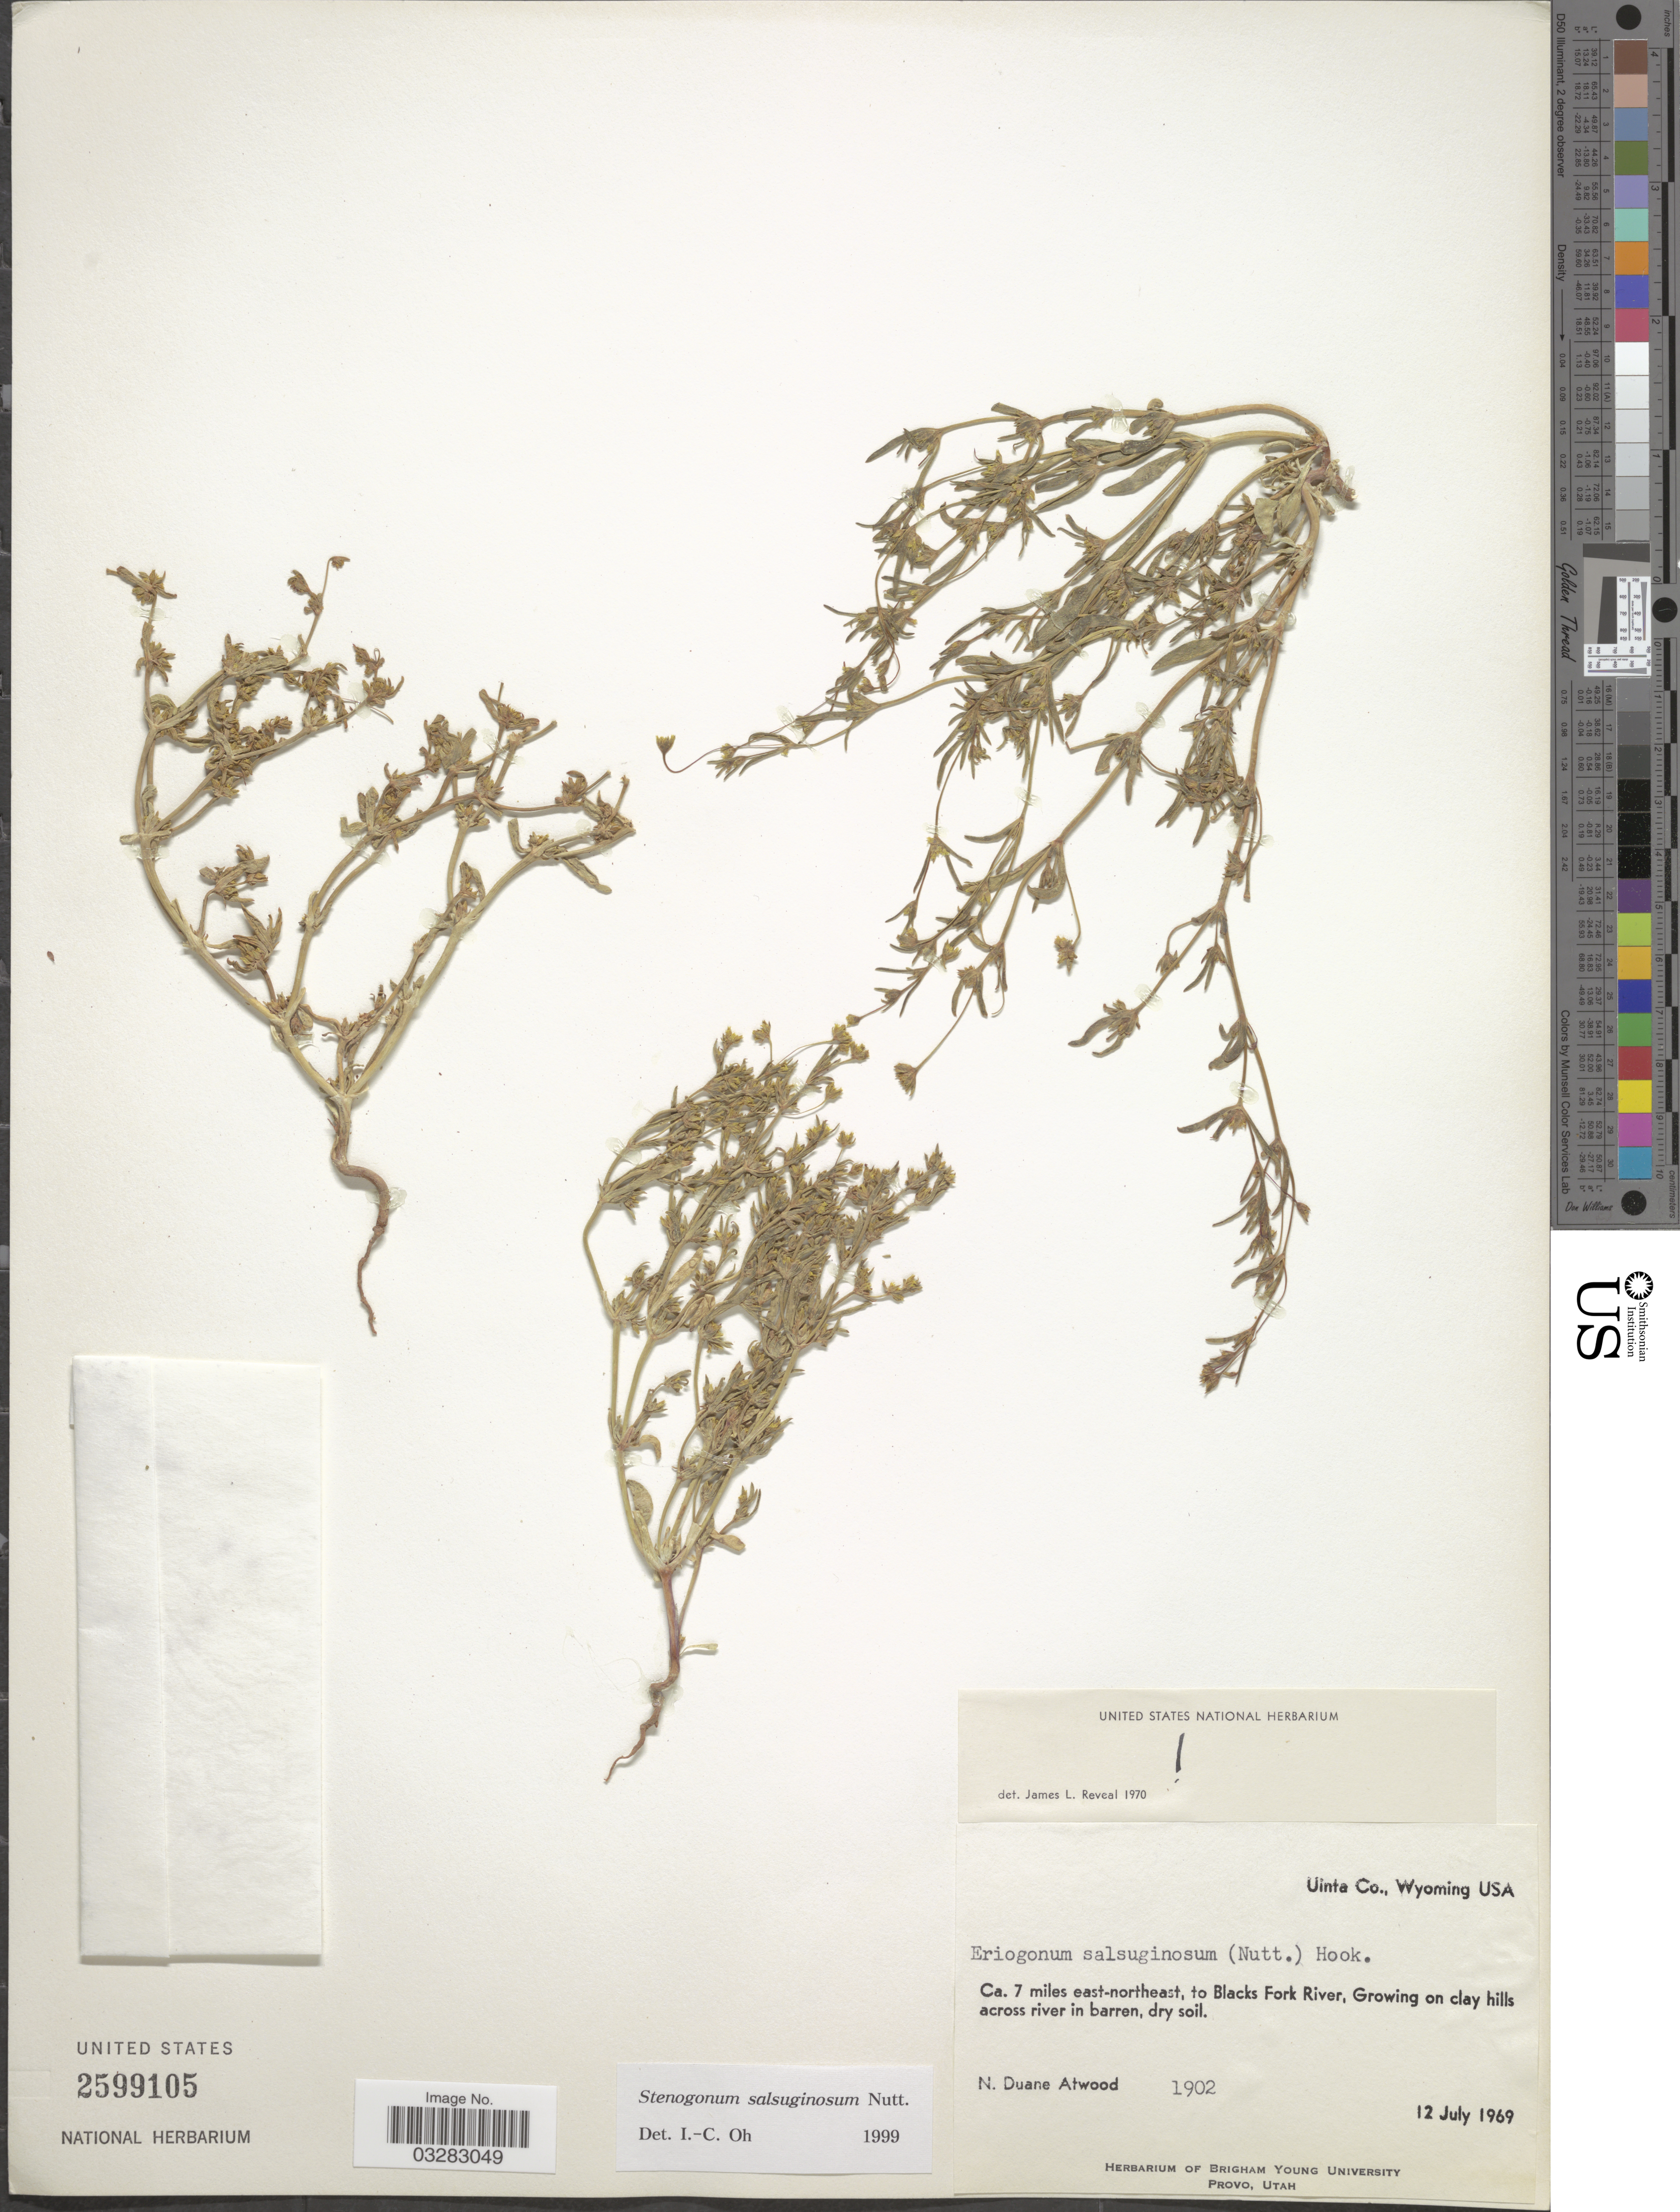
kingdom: Plantae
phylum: Tracheophyta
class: Magnoliopsida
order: Caryophyllales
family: Polygonaceae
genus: Stenogonum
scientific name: Stenogonum salsuginosum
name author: Nutt.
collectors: N. Atwood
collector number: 1902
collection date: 1969-07-12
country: United States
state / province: Wyoming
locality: Uinta Co. Ca. 7 miles east-northeast, to Blacks Fork River, Growing on clay hills across river in barren, dry soil.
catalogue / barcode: US 2599105